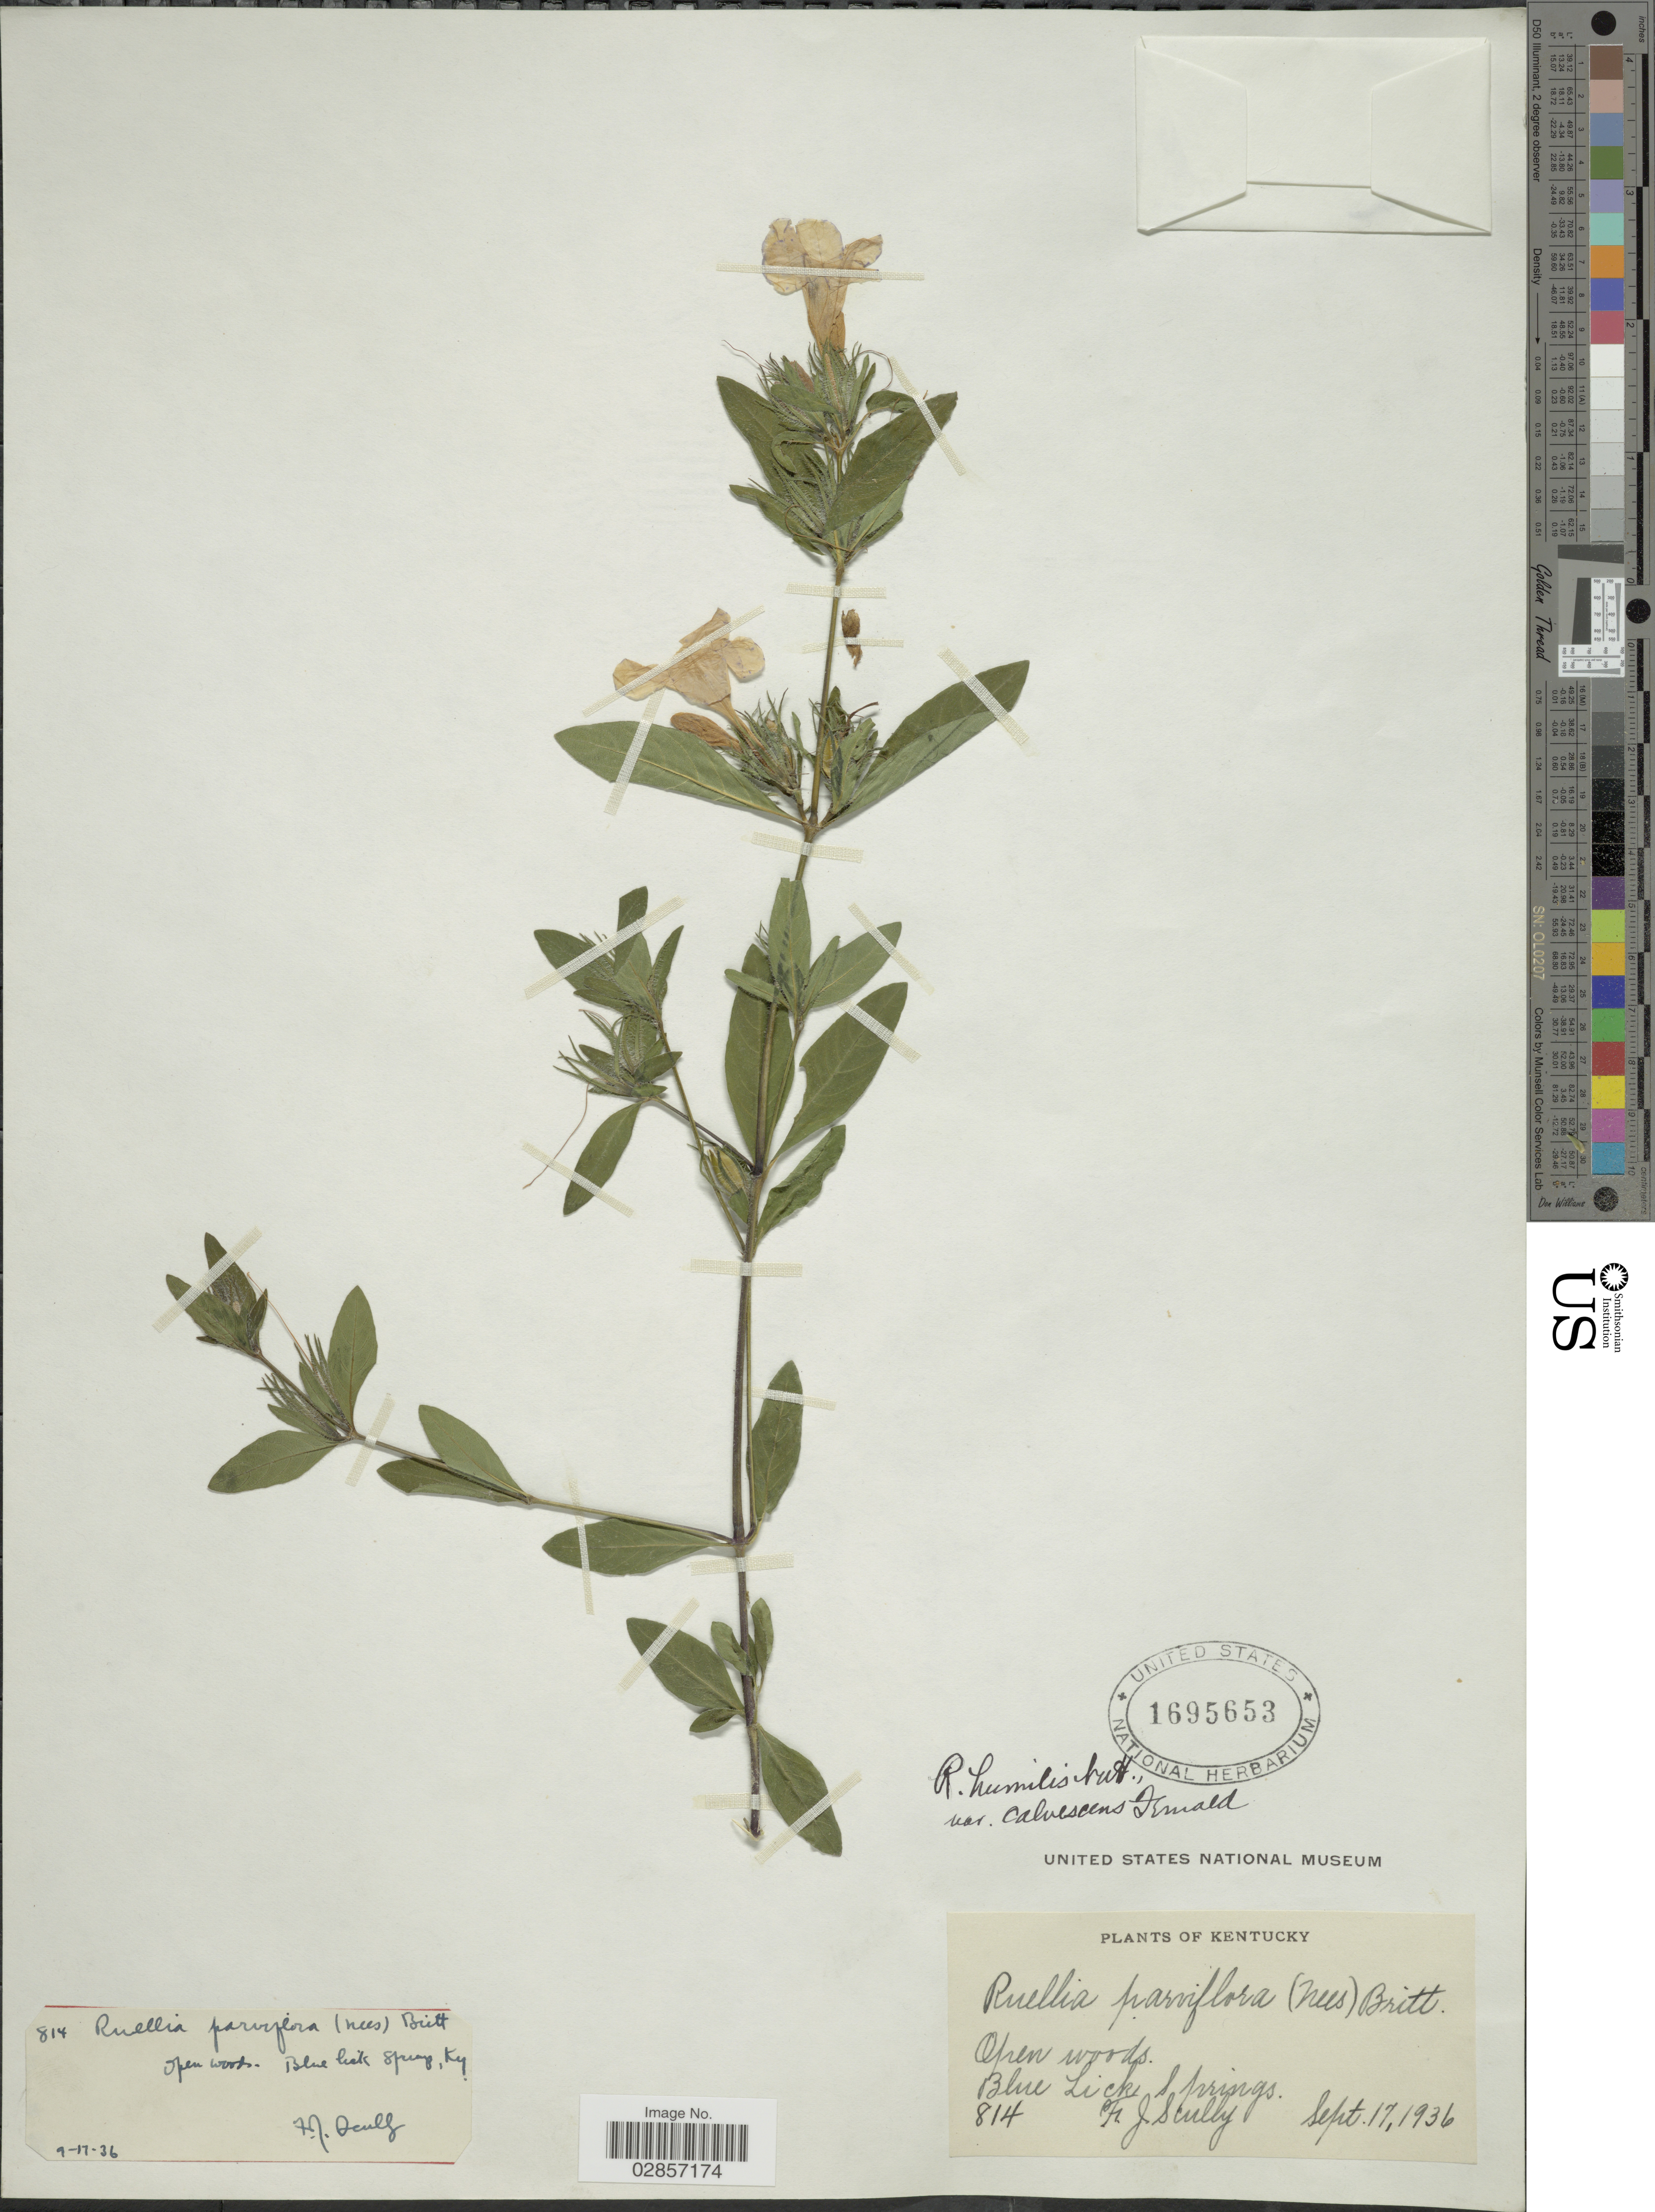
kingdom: Plantae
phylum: Tracheophyta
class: Magnoliopsida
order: Lamiales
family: Acanthaceae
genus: Ruellia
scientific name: Ruellia humilis var. calvescens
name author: Fernald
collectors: F. Scully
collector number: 814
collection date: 1936-09-17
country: United States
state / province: Kentucky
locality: Blue Lick Springs.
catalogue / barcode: US 1695653